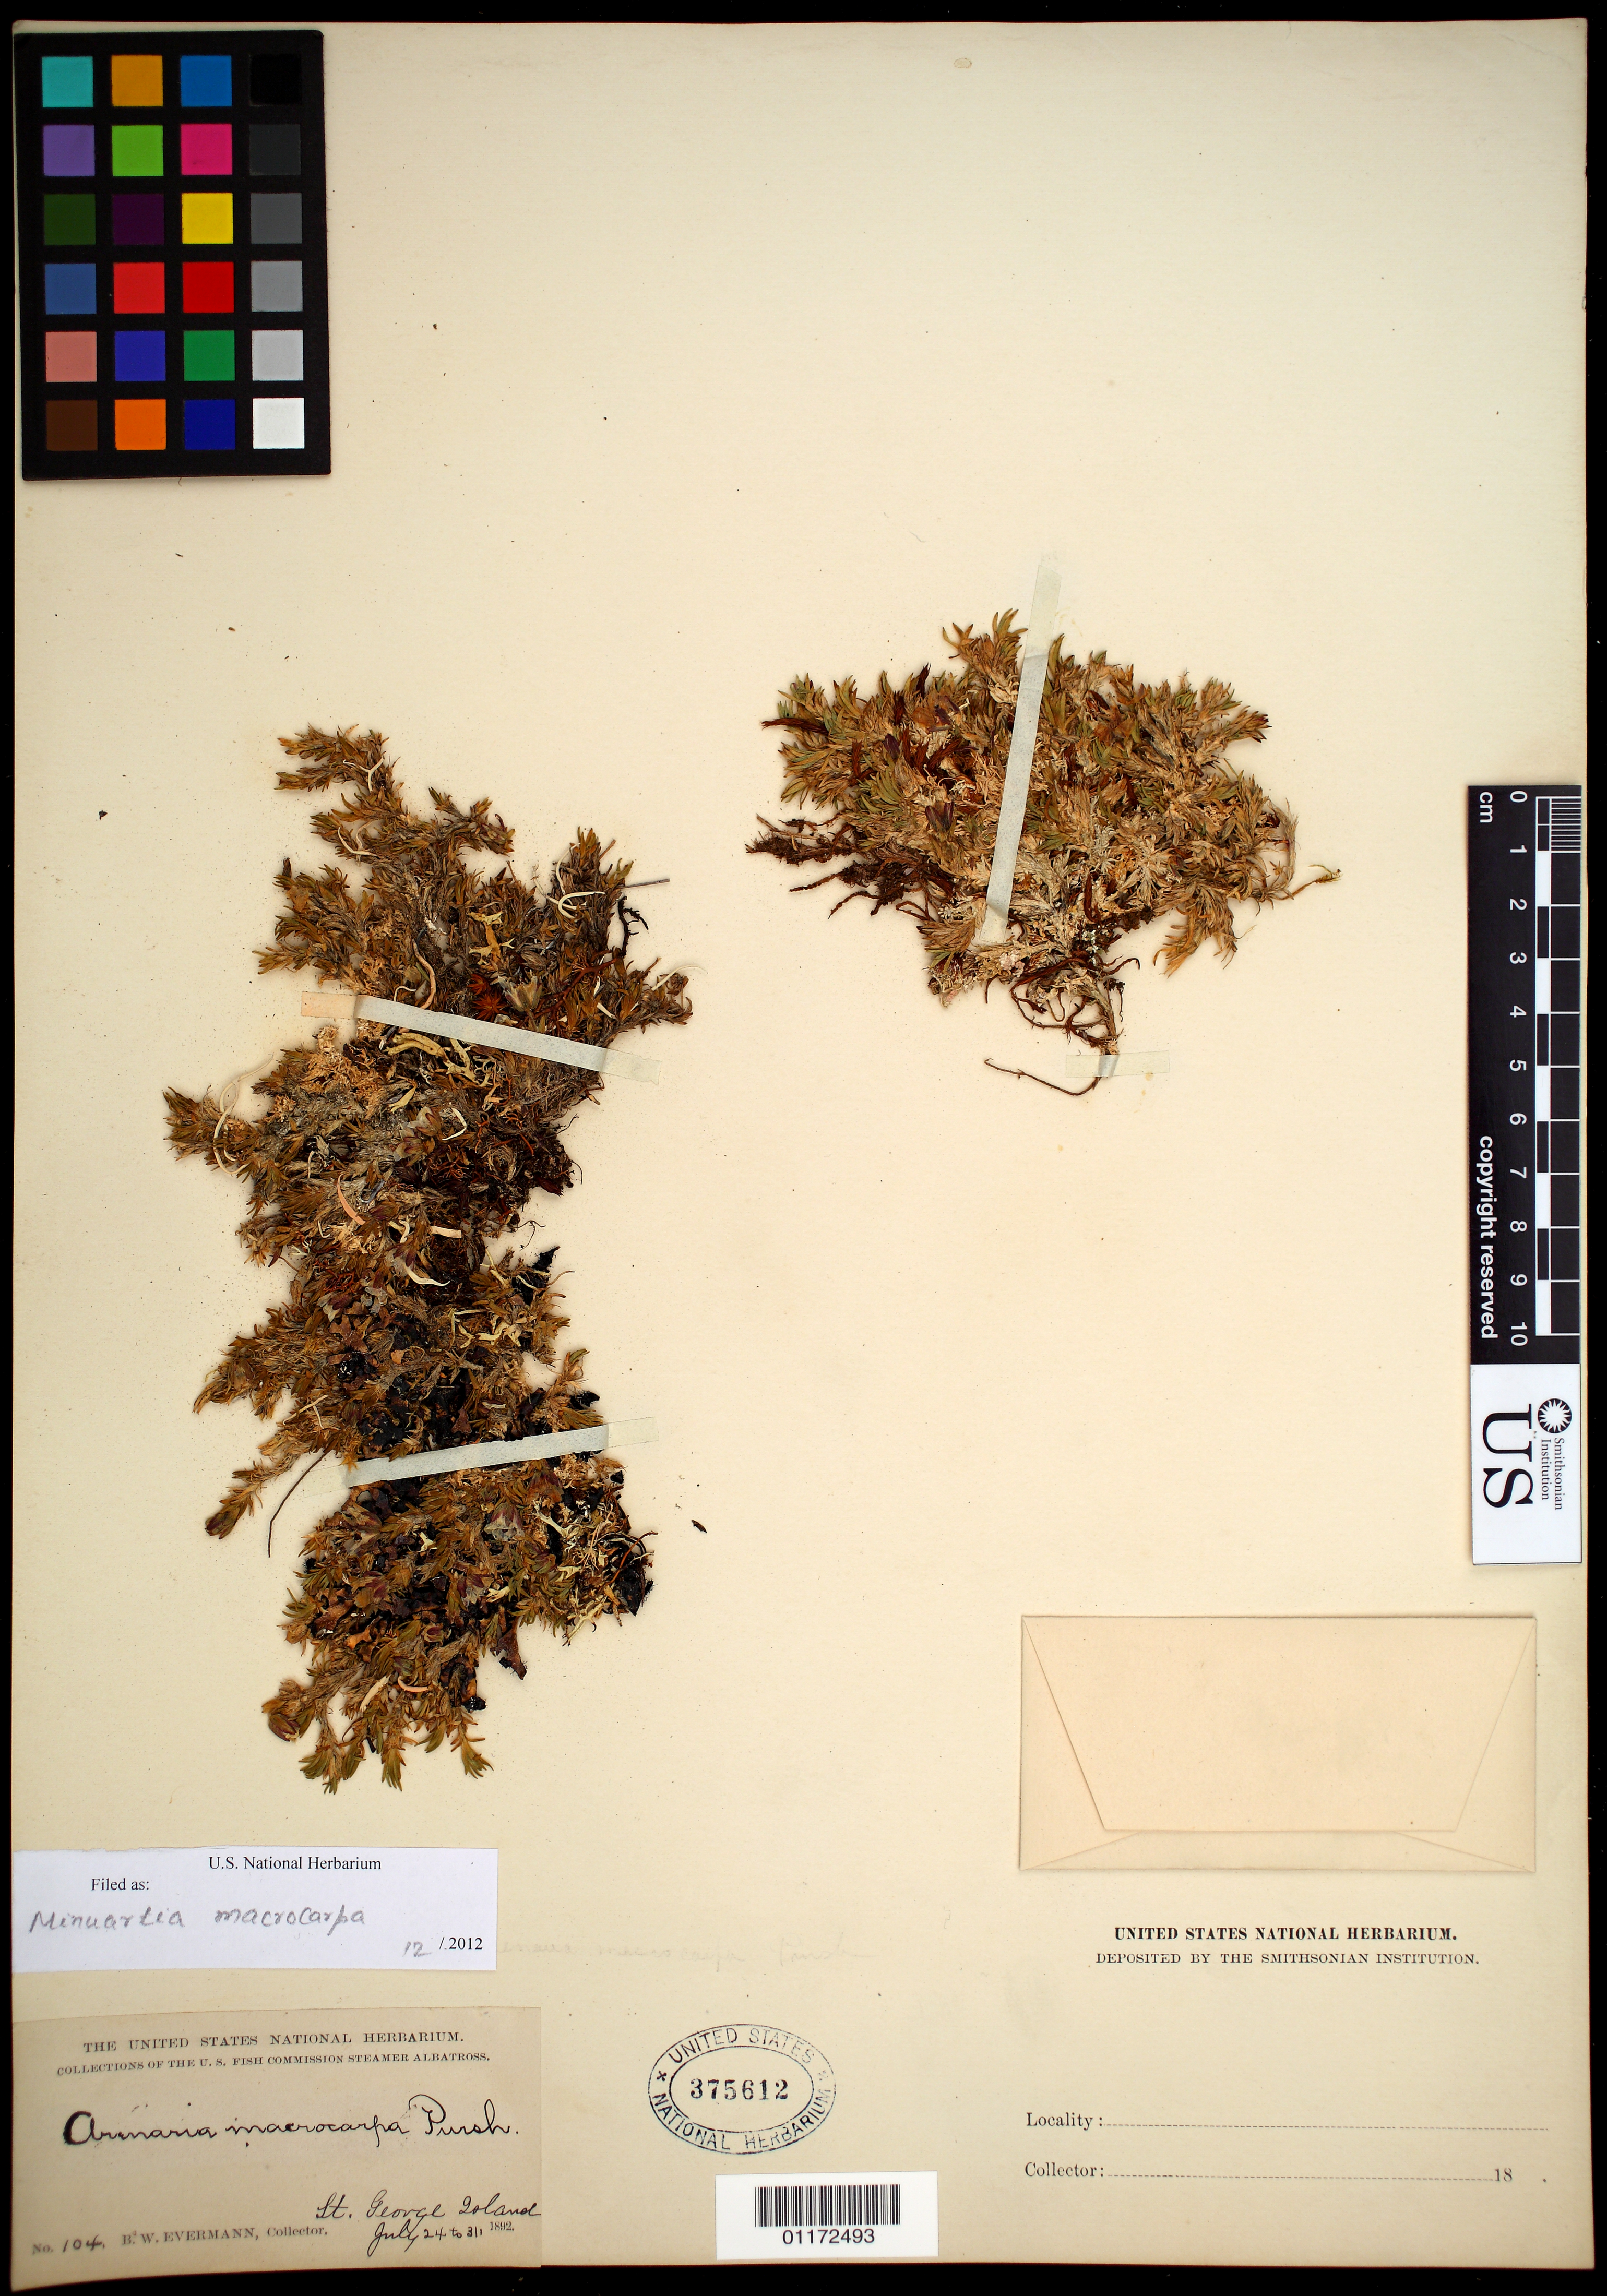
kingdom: Plantae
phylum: Tracheophyta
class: Magnoliopsida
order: Caryophyllales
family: Caryophyllaceae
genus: Pseudocherleria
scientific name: Pseudocherleria macrocarpa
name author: (Pursh) Dillenb. & Kadereit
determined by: U.S. National Herbarium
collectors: B. W. Evermann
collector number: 104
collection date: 1892-07-24/1892-07-31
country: United States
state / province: Alaska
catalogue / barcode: US 375612